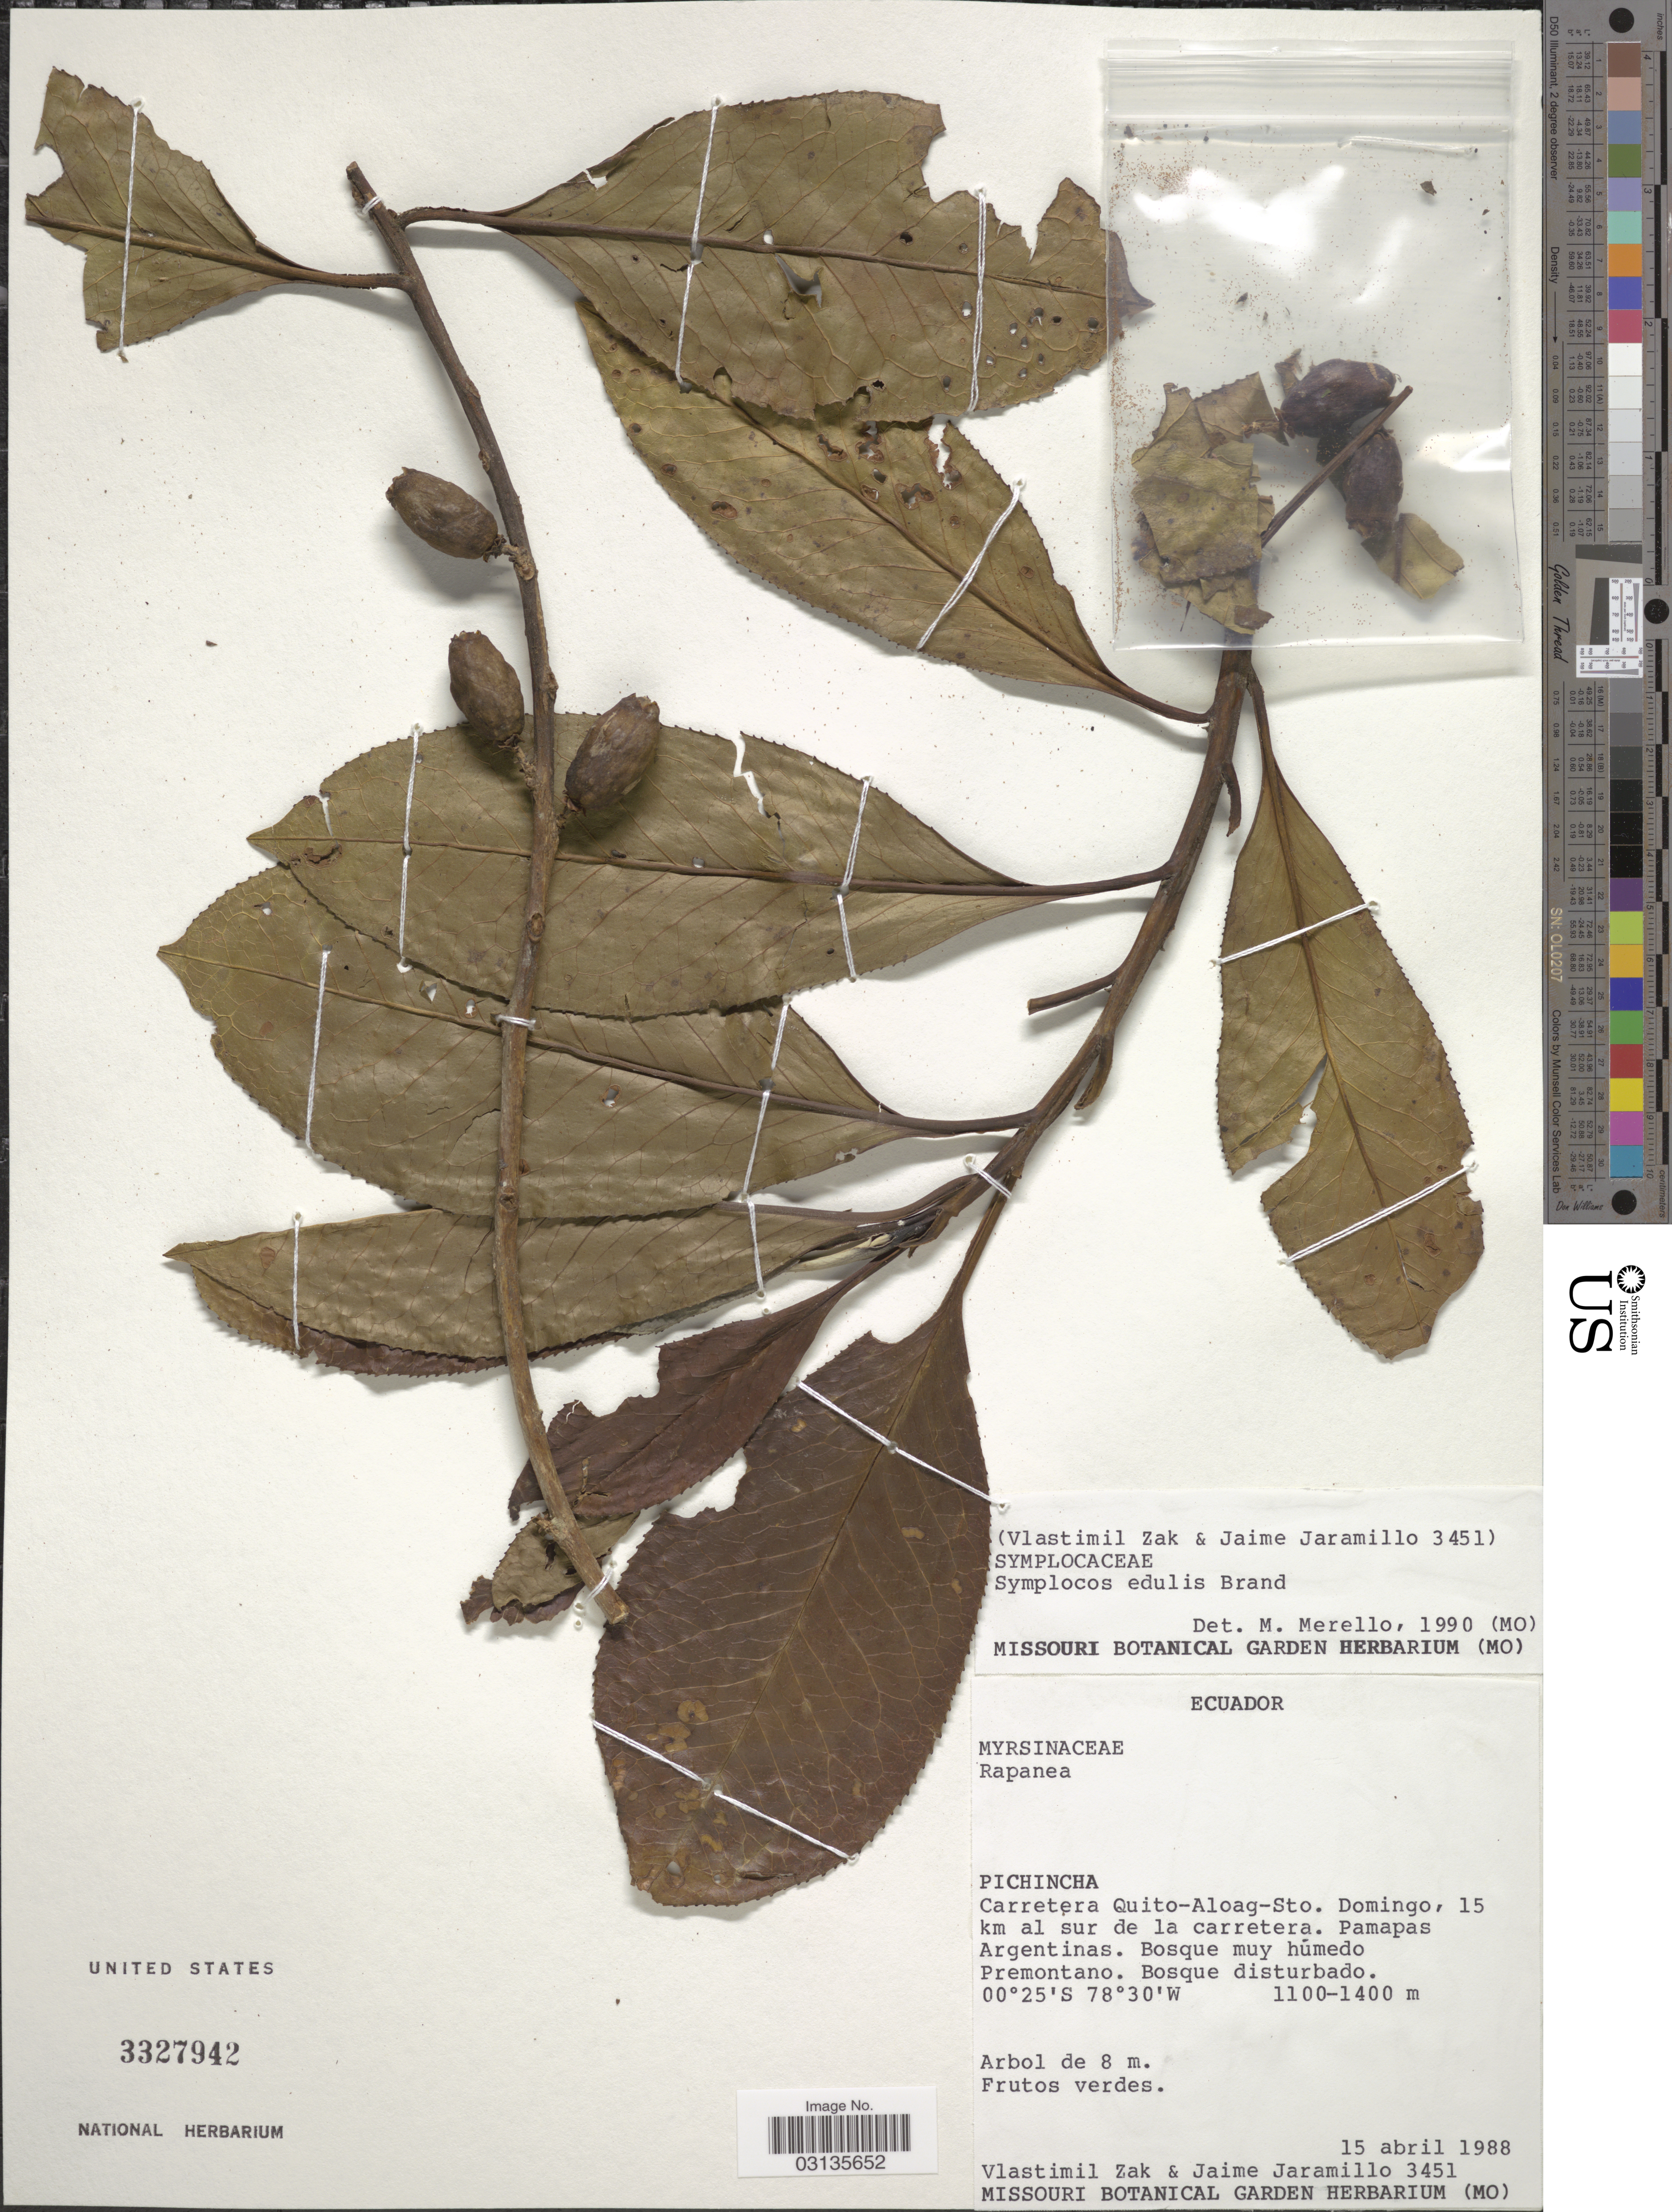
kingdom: Plantae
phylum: Tracheophyta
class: Magnoliopsida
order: Ericales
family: Symplocaceae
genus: Symplocos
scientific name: Symplocos edulis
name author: Brand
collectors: V. Zak & J. Jaramillo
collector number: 3451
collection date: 1988-04-15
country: Ecuador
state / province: Pichincha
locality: Carretera Quito-Aloag-Sto. Domingo, 15 km al sur de la carretera. Pamapas Argentinas. Bosque muy húmedo Premontano.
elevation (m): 1100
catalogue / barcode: US 3327942